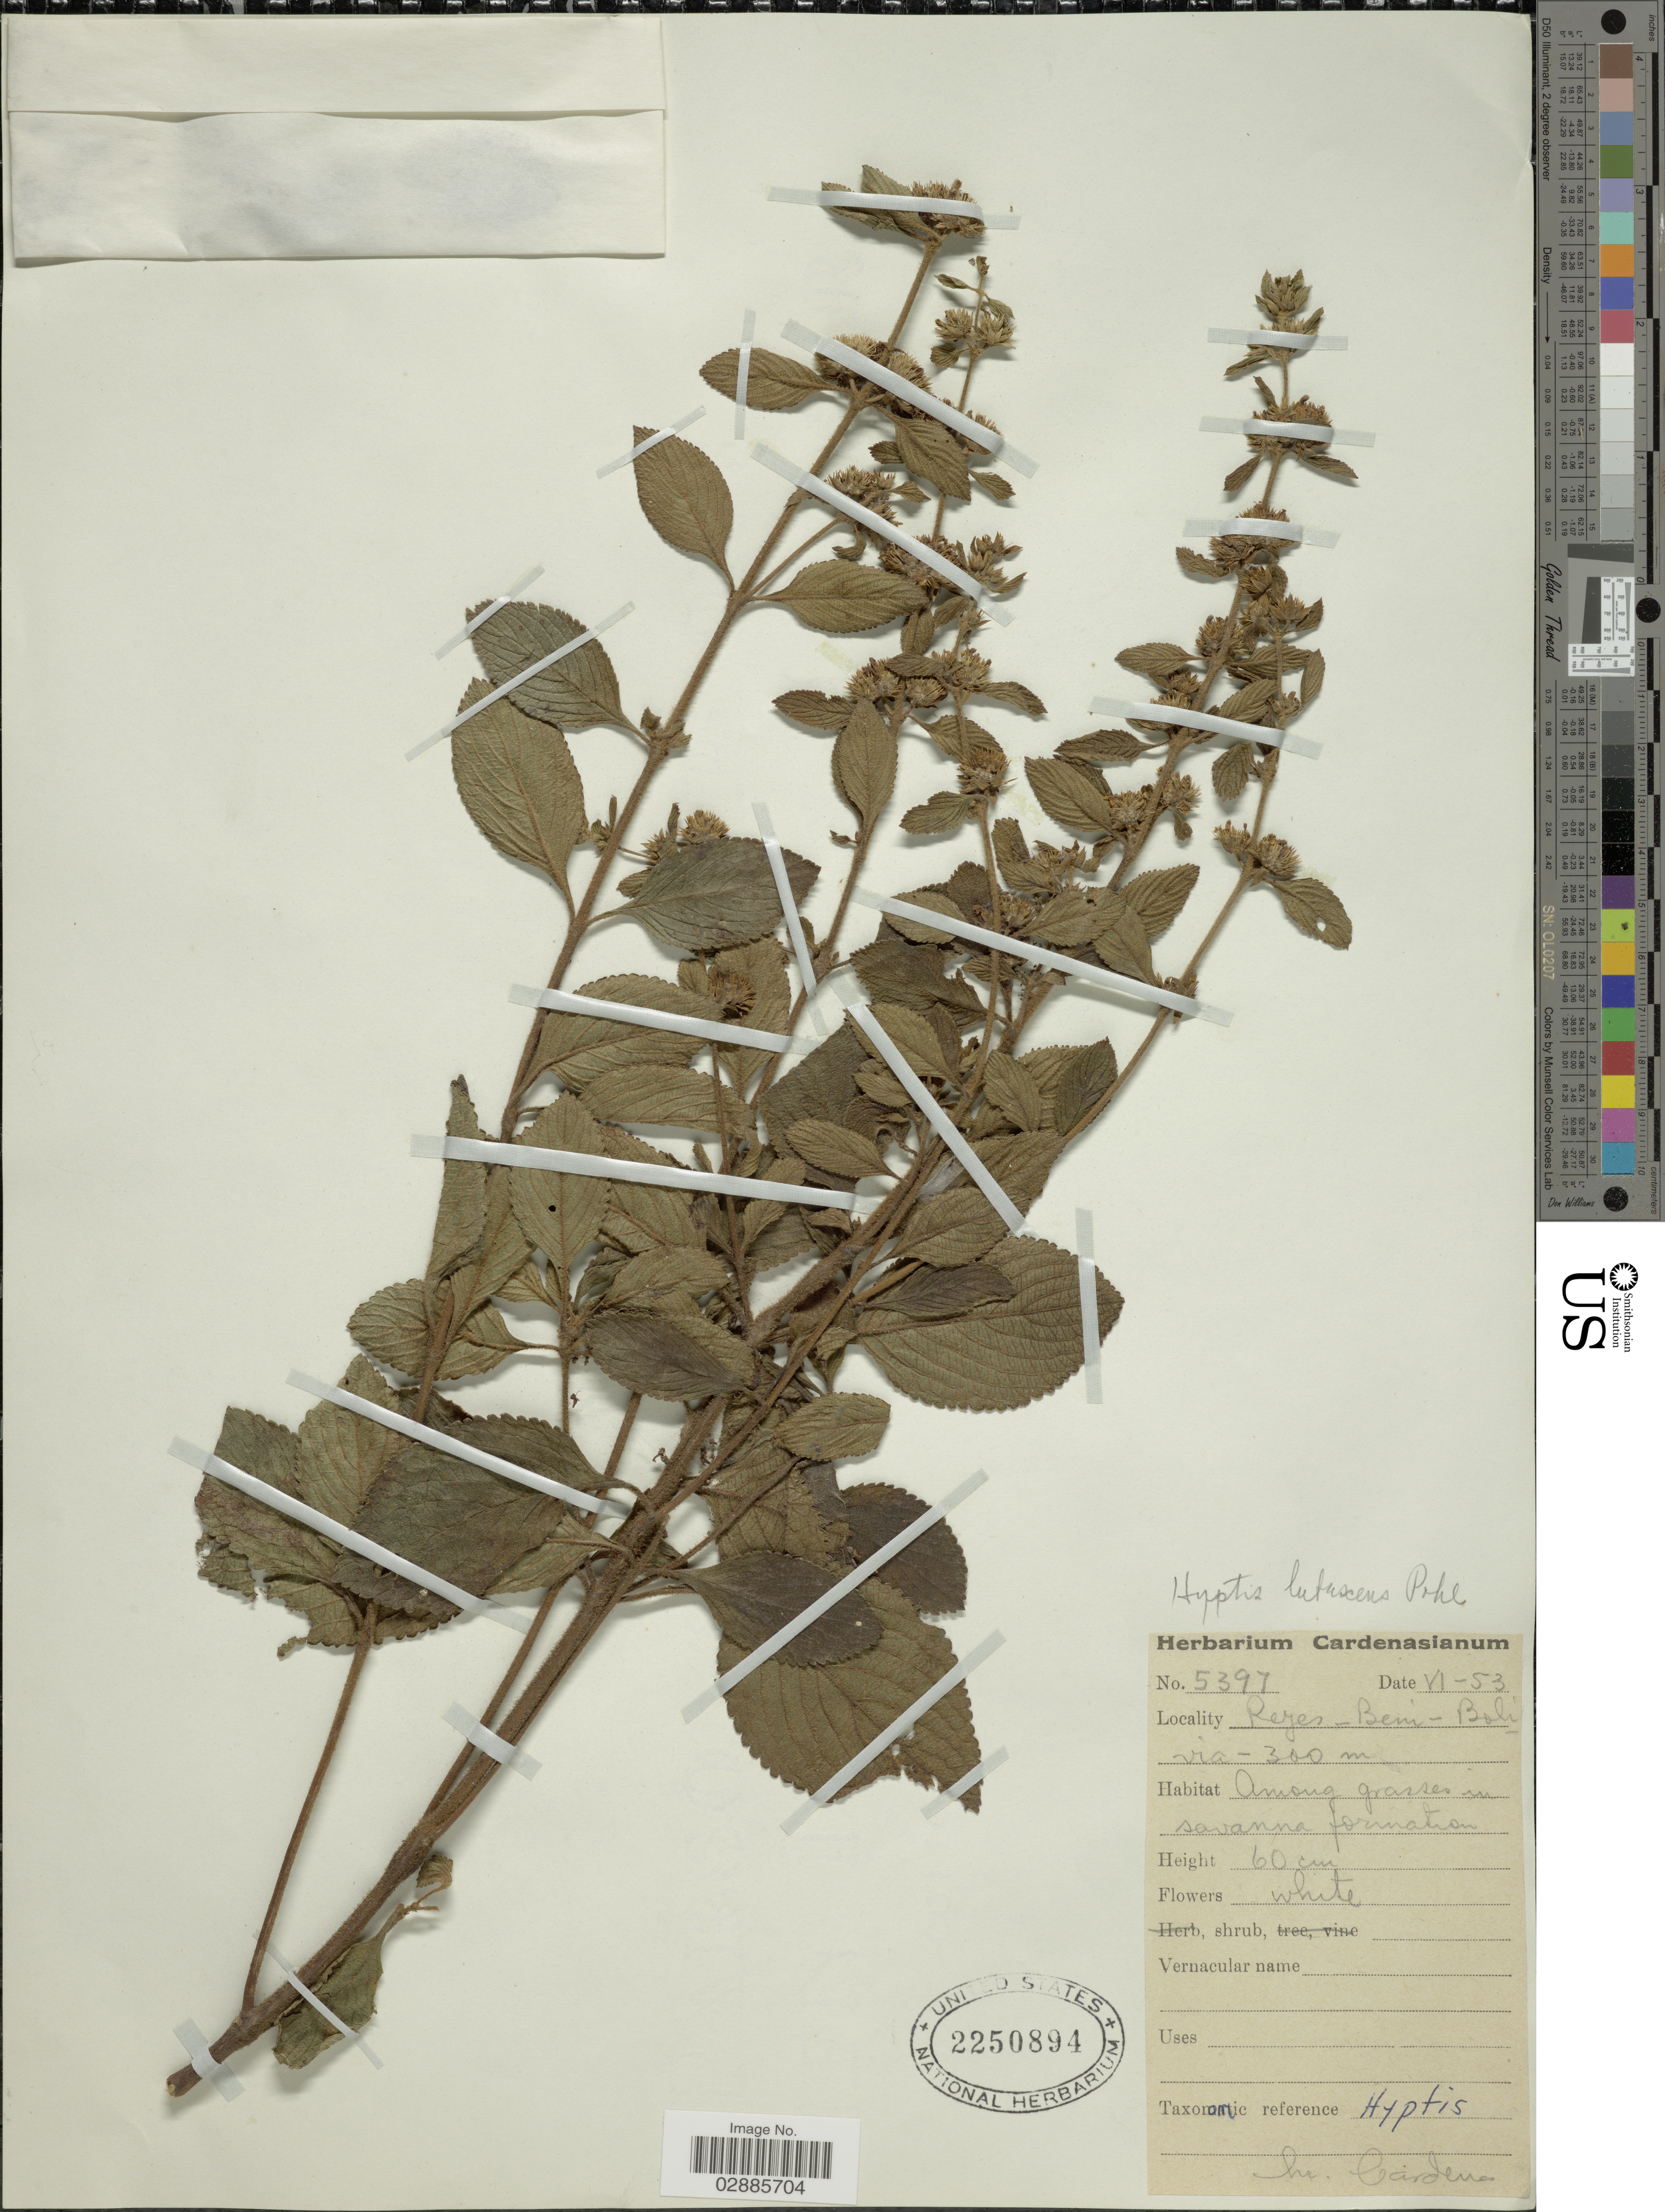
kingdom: Plantae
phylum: Tracheophyta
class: Magnoliopsida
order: Lamiales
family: Lamiaceae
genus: Hyptis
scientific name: Hyptis lutescens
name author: Pohl ex Benth.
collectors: M. Cárdenas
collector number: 5397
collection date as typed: Transcribed d/m/y: /6/53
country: Bolivia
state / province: Beni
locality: Reyes.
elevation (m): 300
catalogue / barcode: US 2250894